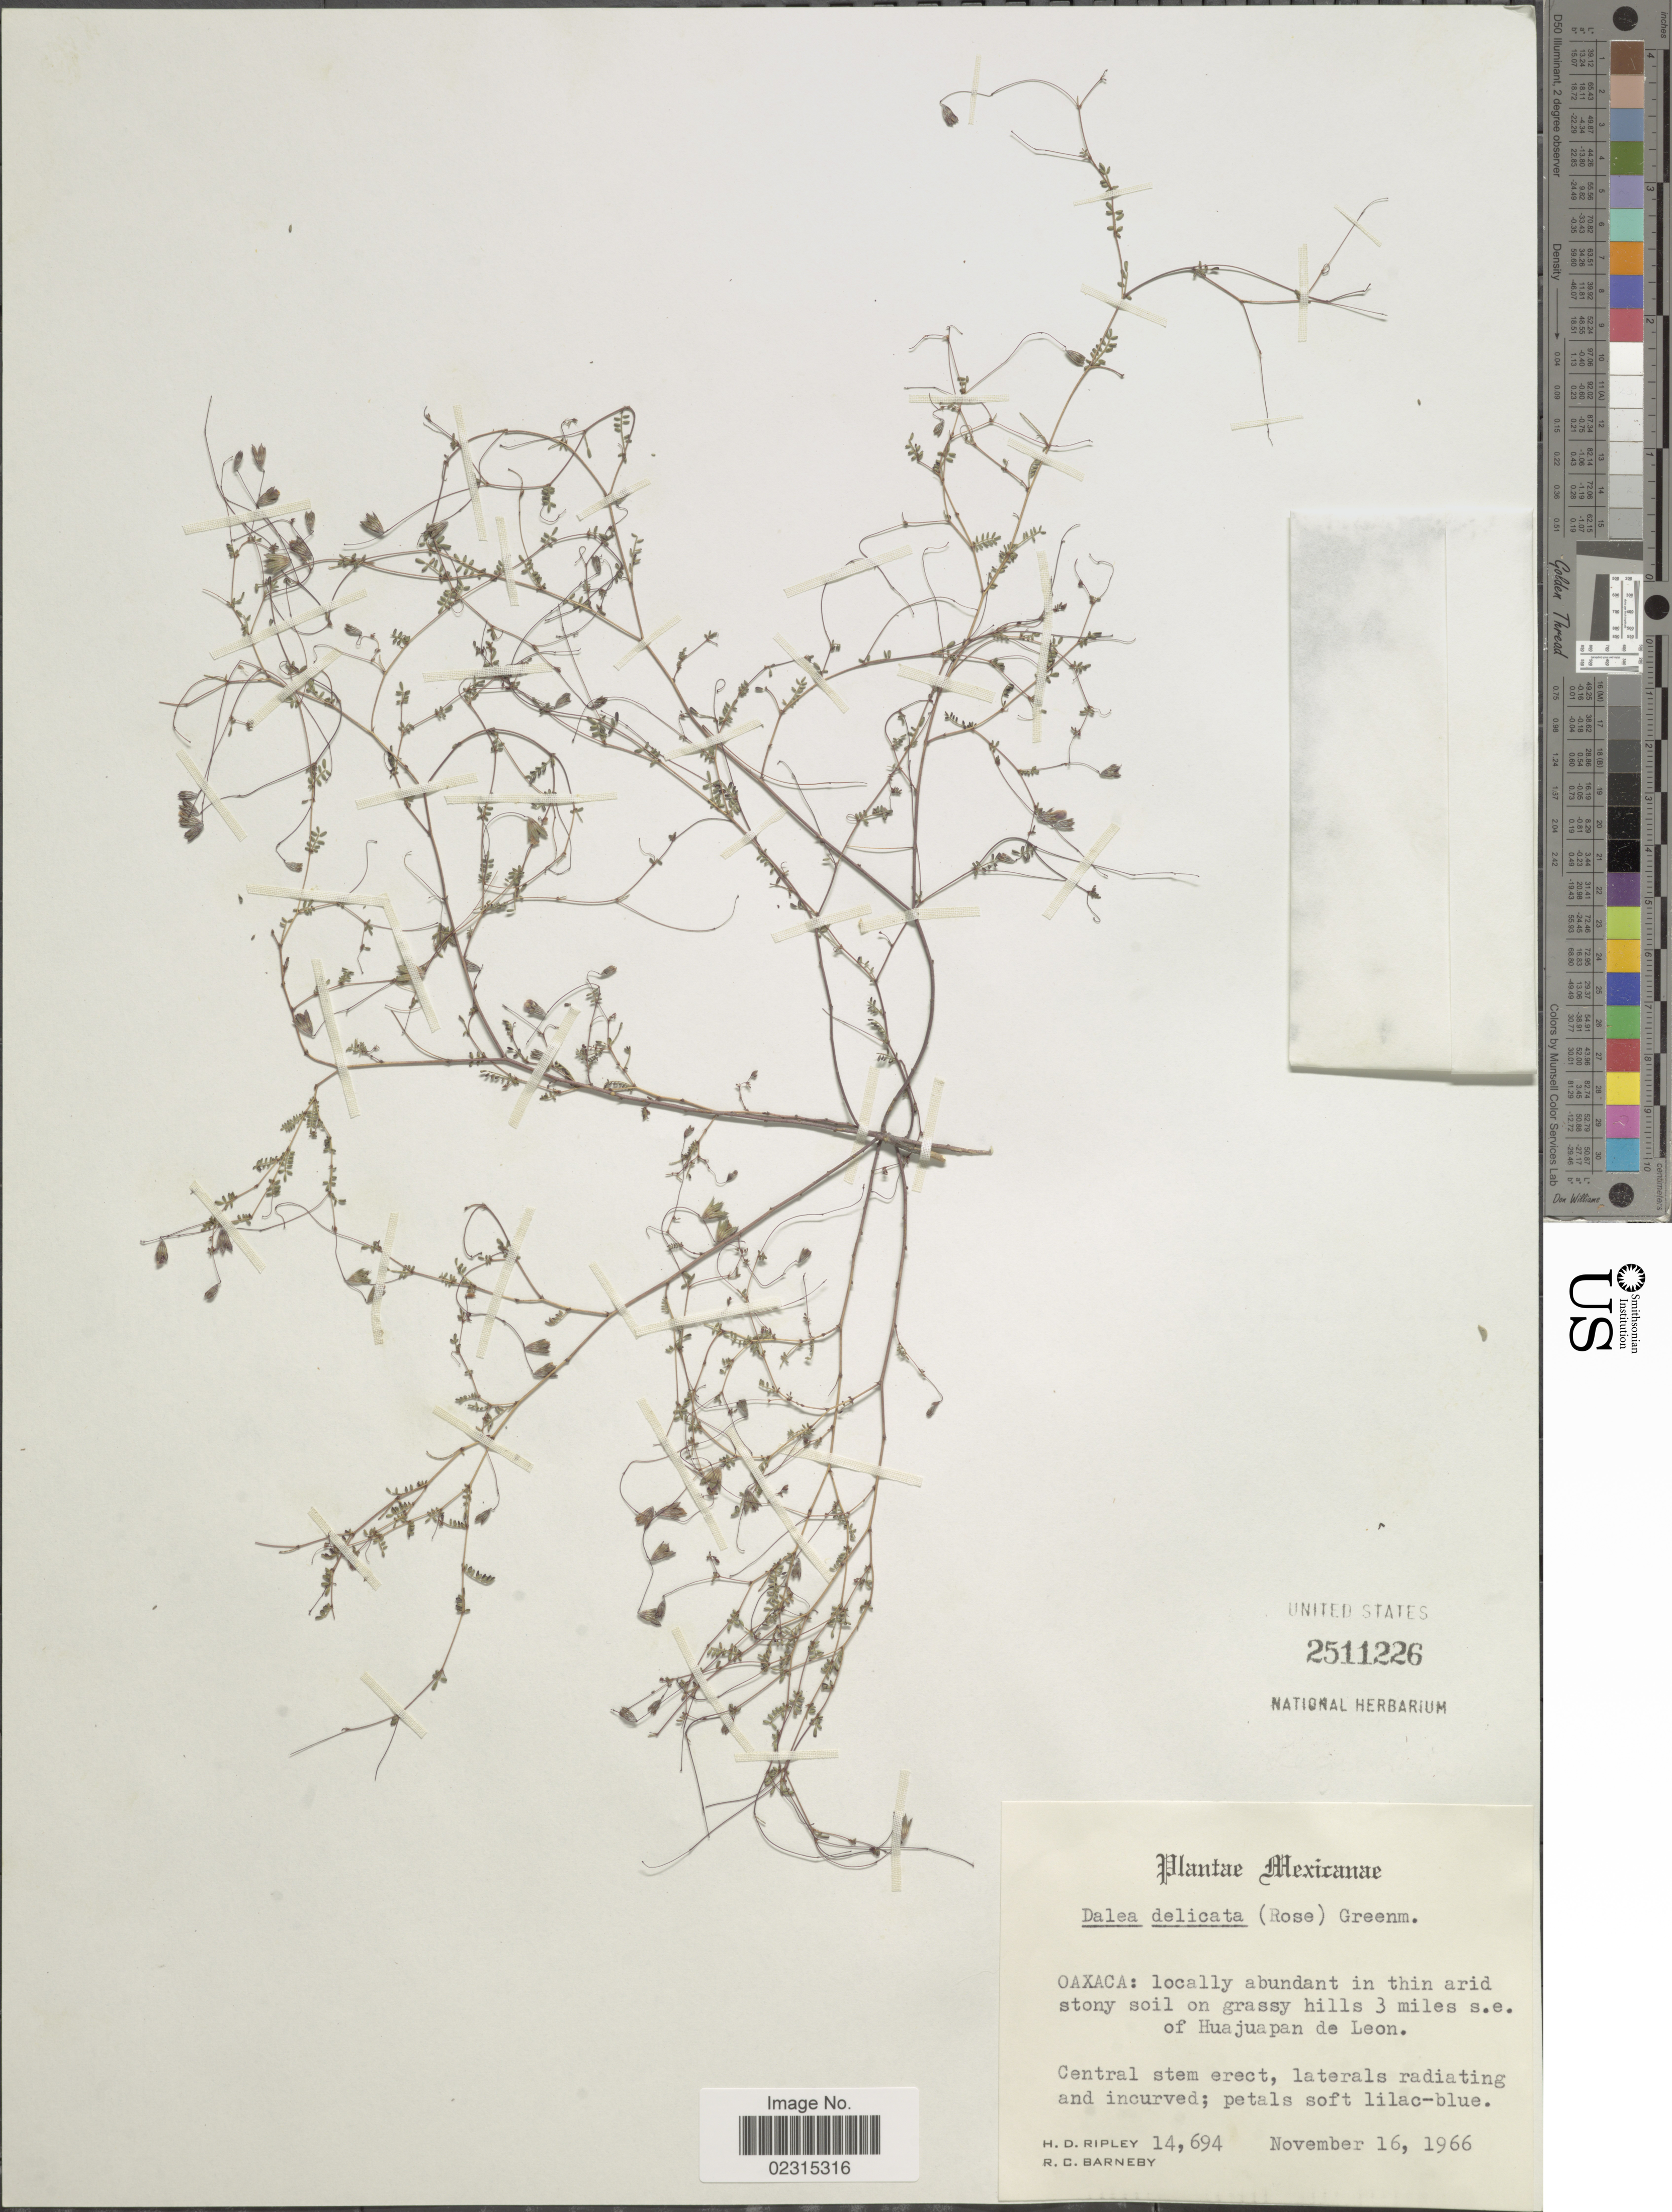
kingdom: Plantae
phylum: Tracheophyta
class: Magnoliopsida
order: Fabales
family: Fabaceae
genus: Marina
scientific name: Marina gracilis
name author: Liebm.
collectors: H. Ripley & R. C. Barneby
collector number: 14694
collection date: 1966-11-16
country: Mexico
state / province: Oaxaca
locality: Locally abundant in thin arid stony soil on grassy hills 3 miles s.e. of Huajuapan de Leon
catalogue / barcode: US 2511226